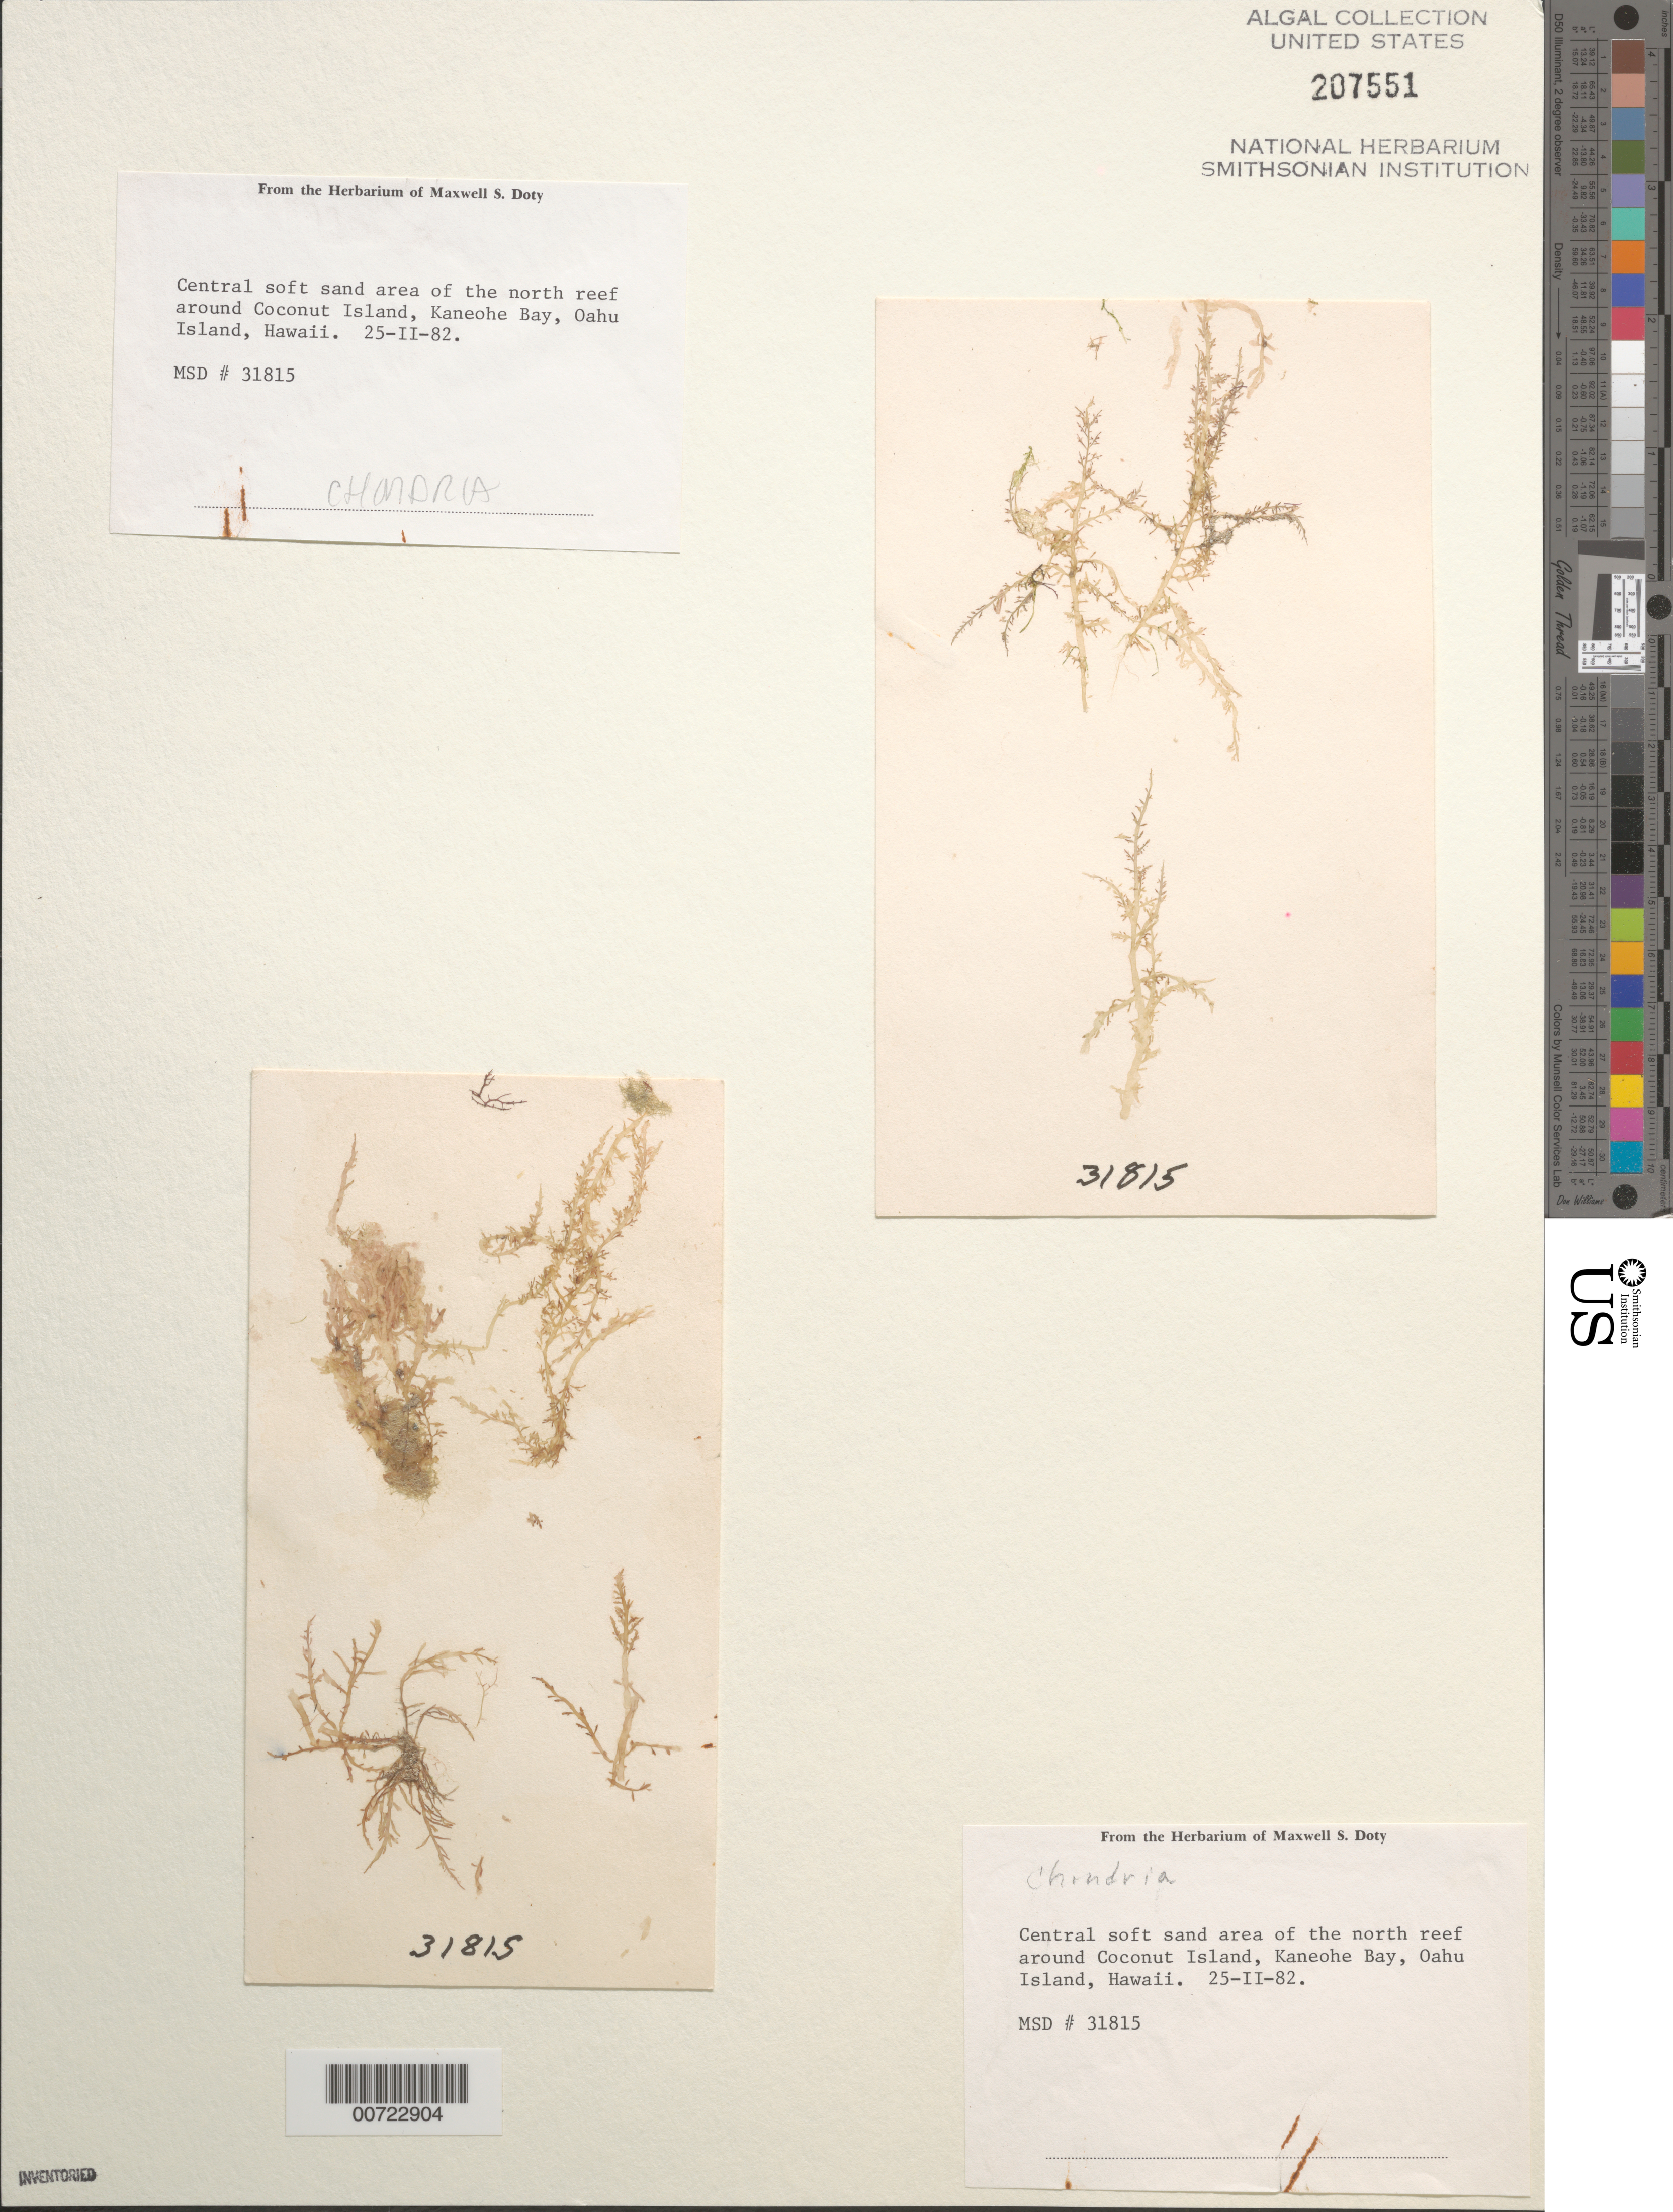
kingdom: Plantae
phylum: Rhodophyta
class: Florideophyceae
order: Ceramiales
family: Rhodomelaceae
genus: Chondria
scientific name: Chondria sp.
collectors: M. S. Doty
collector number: MSD 31815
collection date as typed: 25 Feb 1982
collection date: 1982-02-25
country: United States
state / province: Hawaii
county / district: Honolulu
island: Oahu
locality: Coconut Island, Kaneohe Bay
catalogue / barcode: US 207551